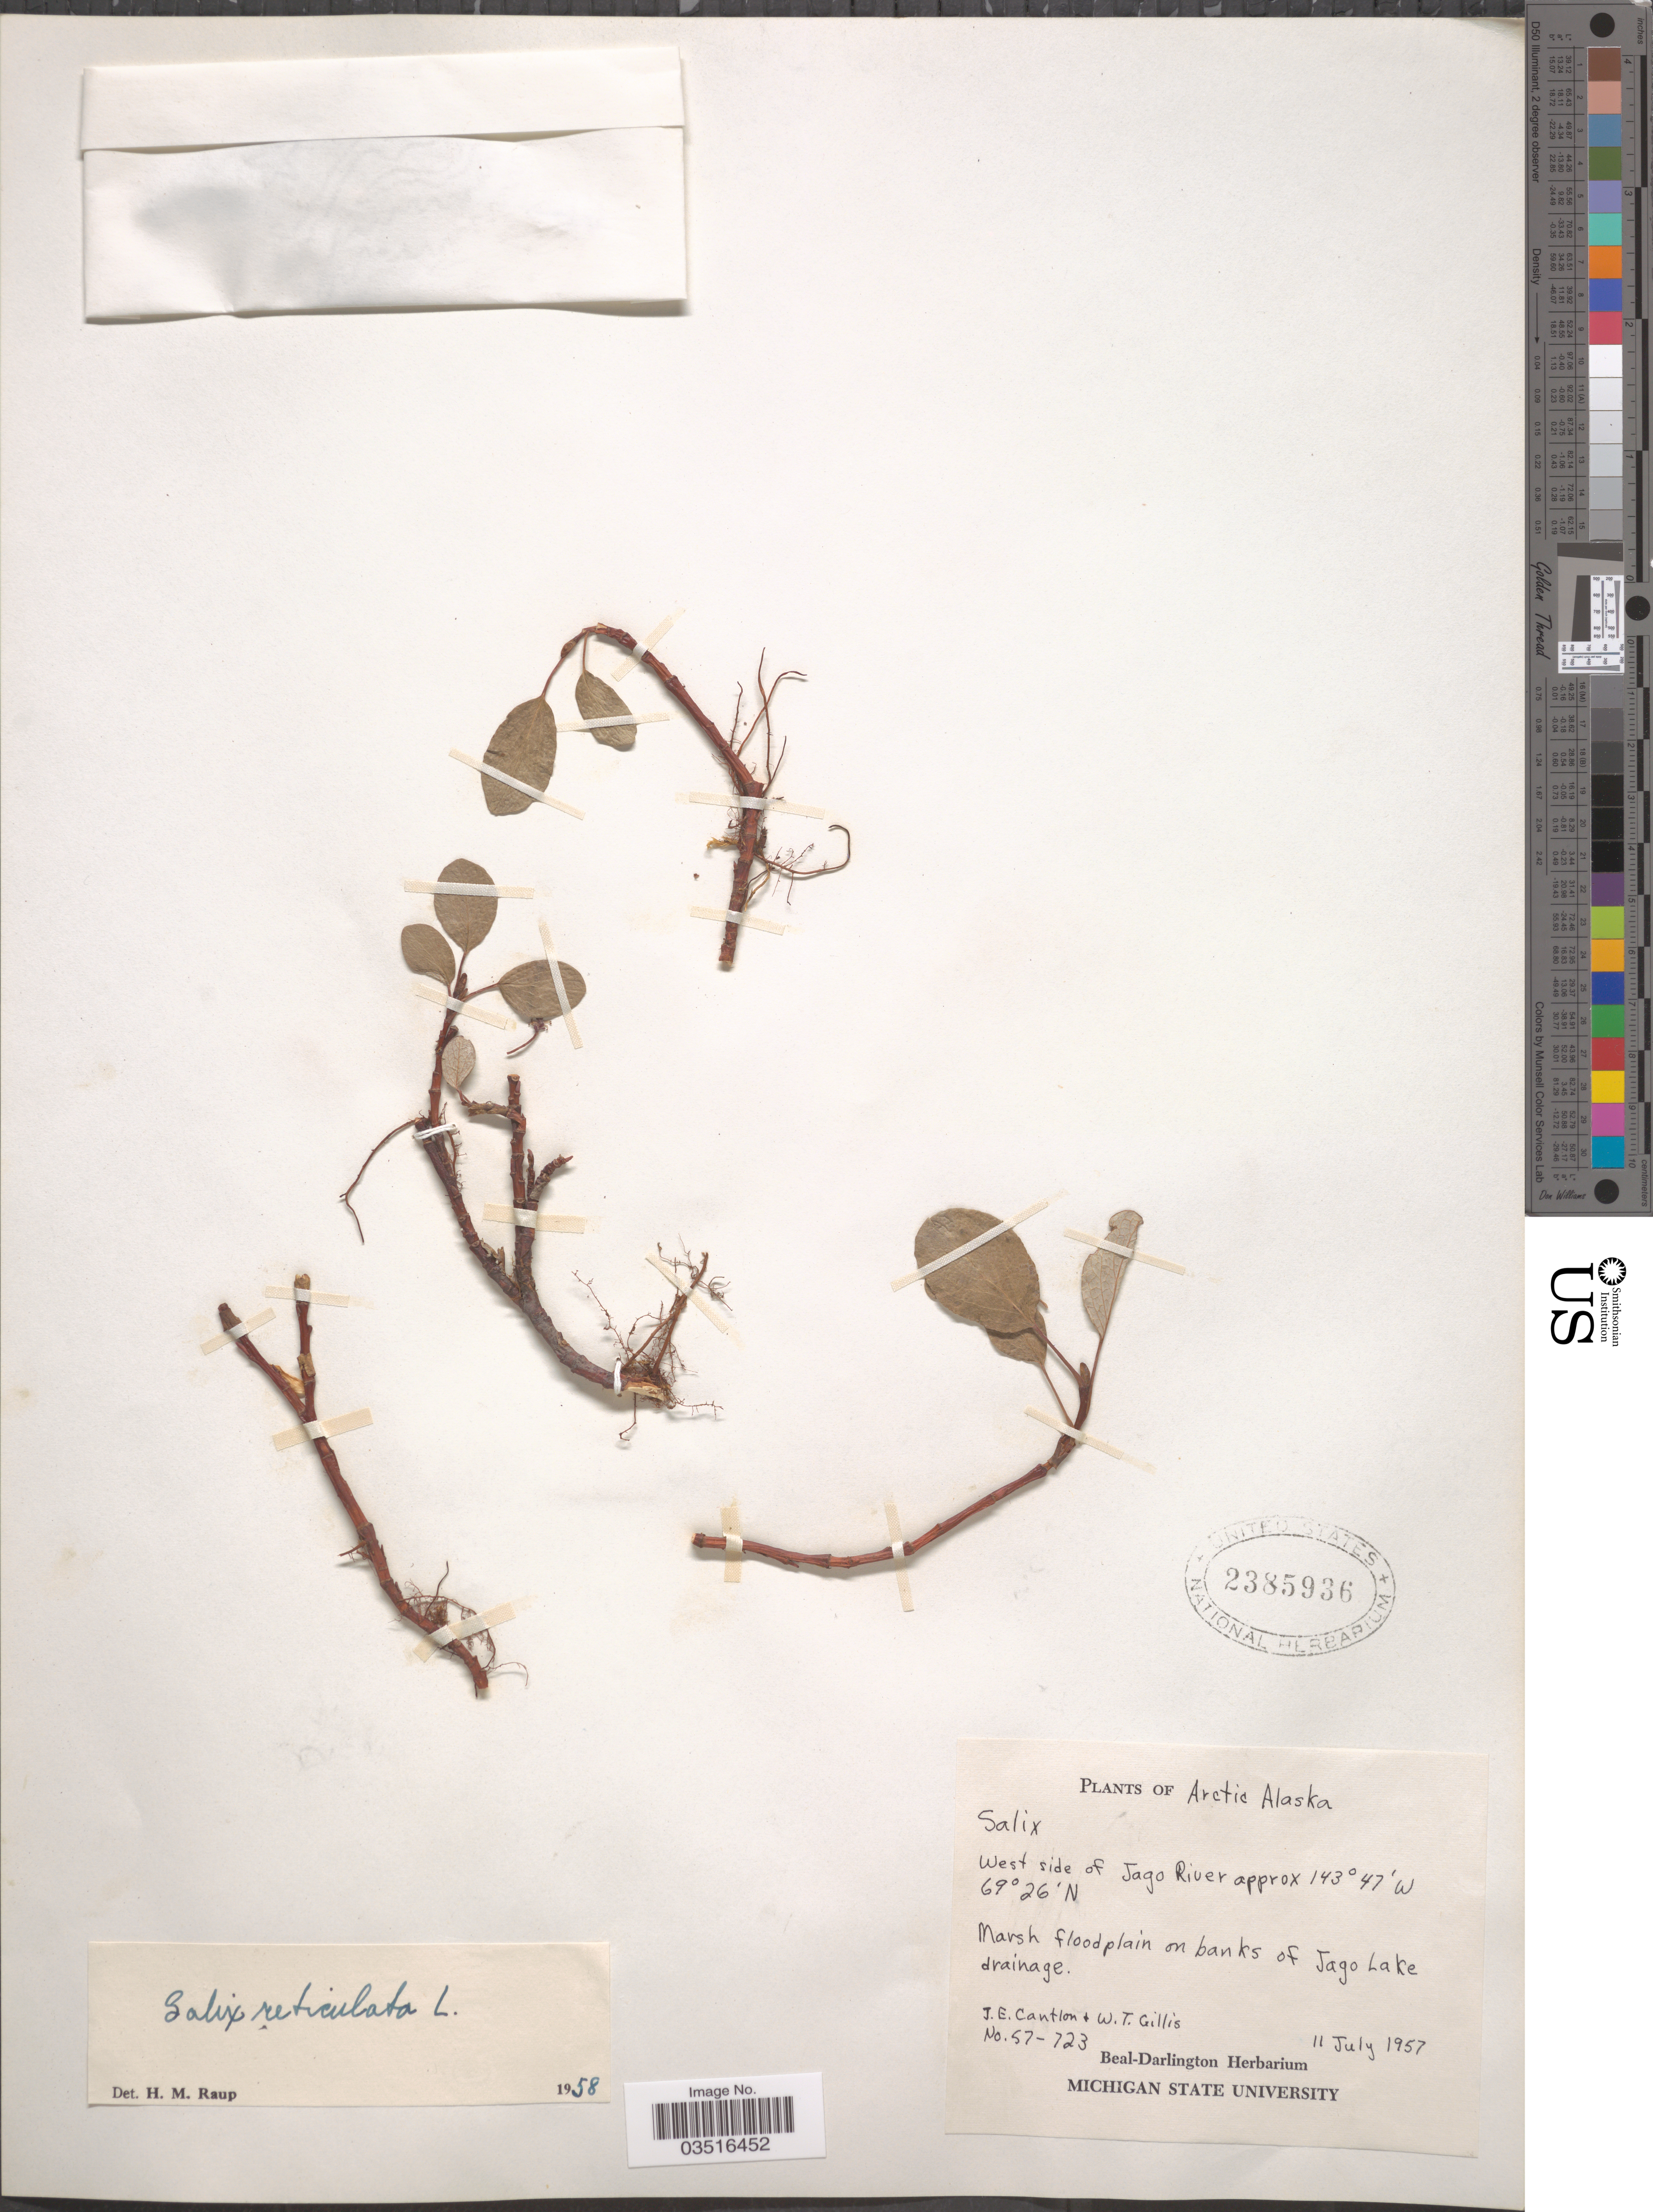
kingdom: Plantae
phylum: Tracheophyta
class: Magnoliopsida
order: Malpighiales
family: Salicaceae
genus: Salix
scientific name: Salix reticulata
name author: L.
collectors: J. Cantlon & W. T. Gillis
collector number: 57-723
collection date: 1957-07-11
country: United States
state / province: Alaska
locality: Arctic Alaska. West side of Jago River. On banks of Jago Lake drainage.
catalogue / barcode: US 2385936